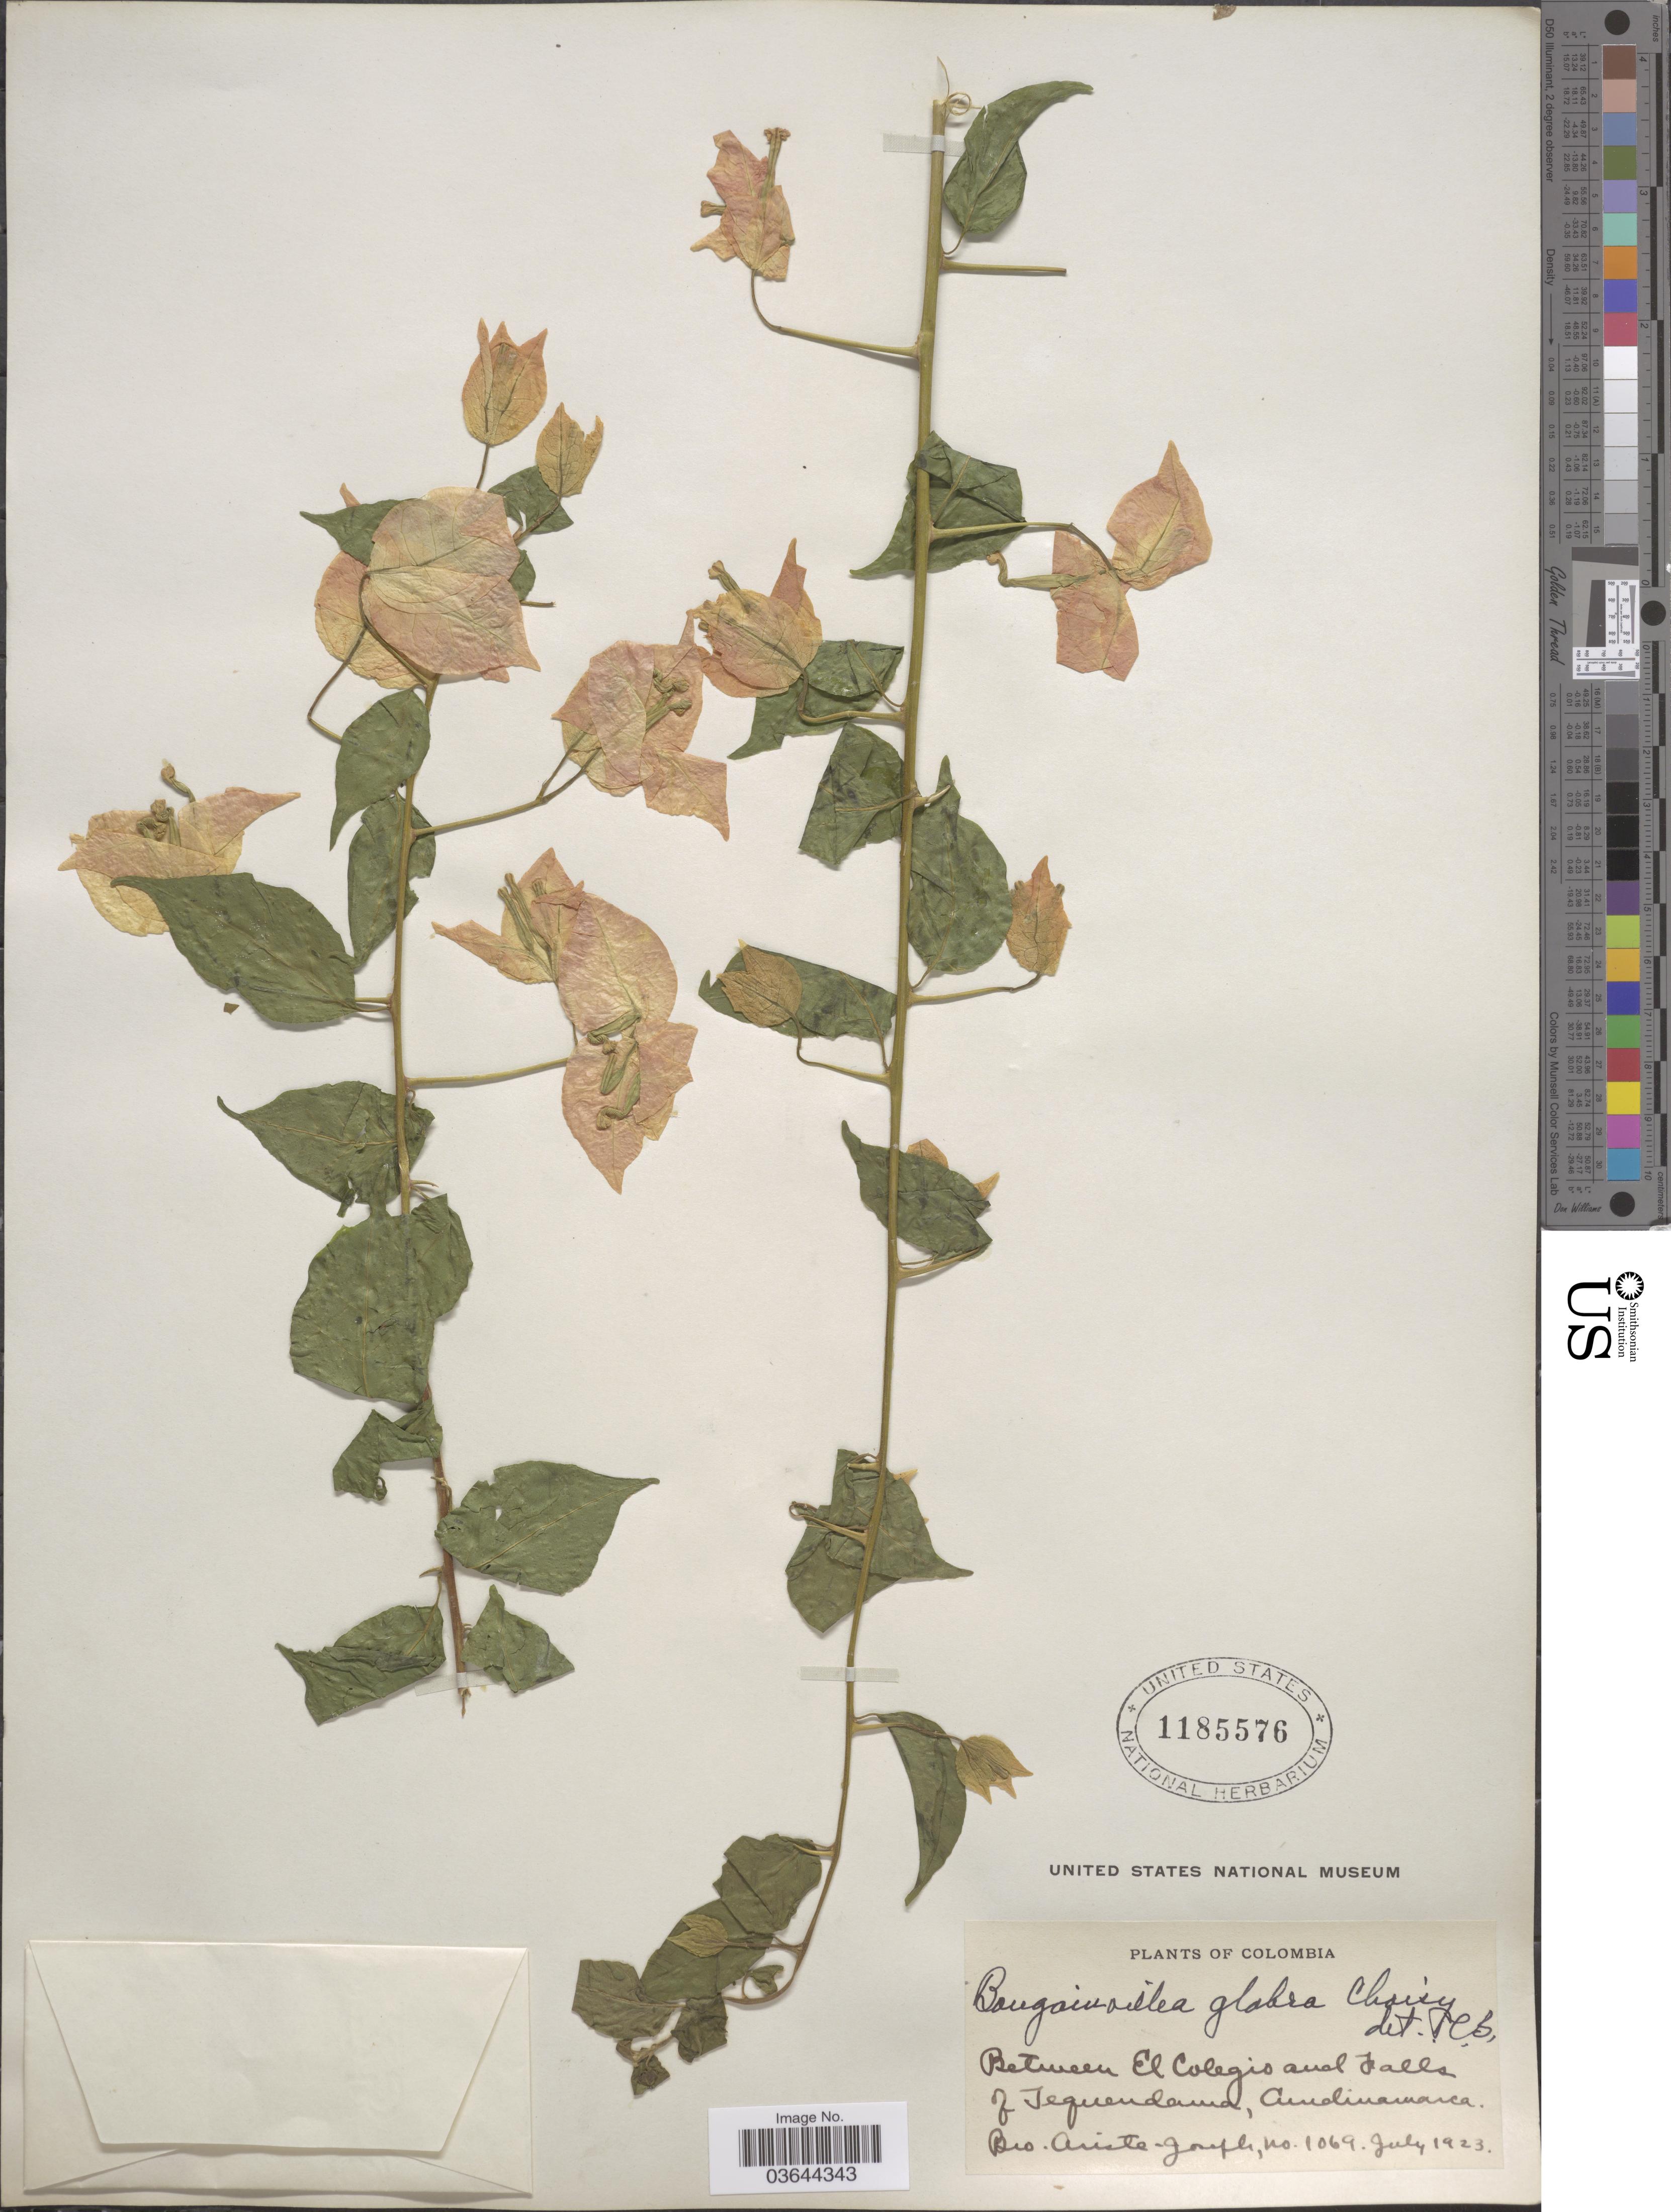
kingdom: Plantae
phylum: Tracheophyta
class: Magnoliopsida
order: Caryophyllales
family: Nyctaginaceae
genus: Bougainvillea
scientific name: Bougainvillea glabra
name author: Choisy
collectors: Bro. Ariste-Joseph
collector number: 1069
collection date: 1923-07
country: Colombia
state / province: Cundinamarca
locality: Between El Colegio and Falls of Tequendama.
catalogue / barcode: US 1185576